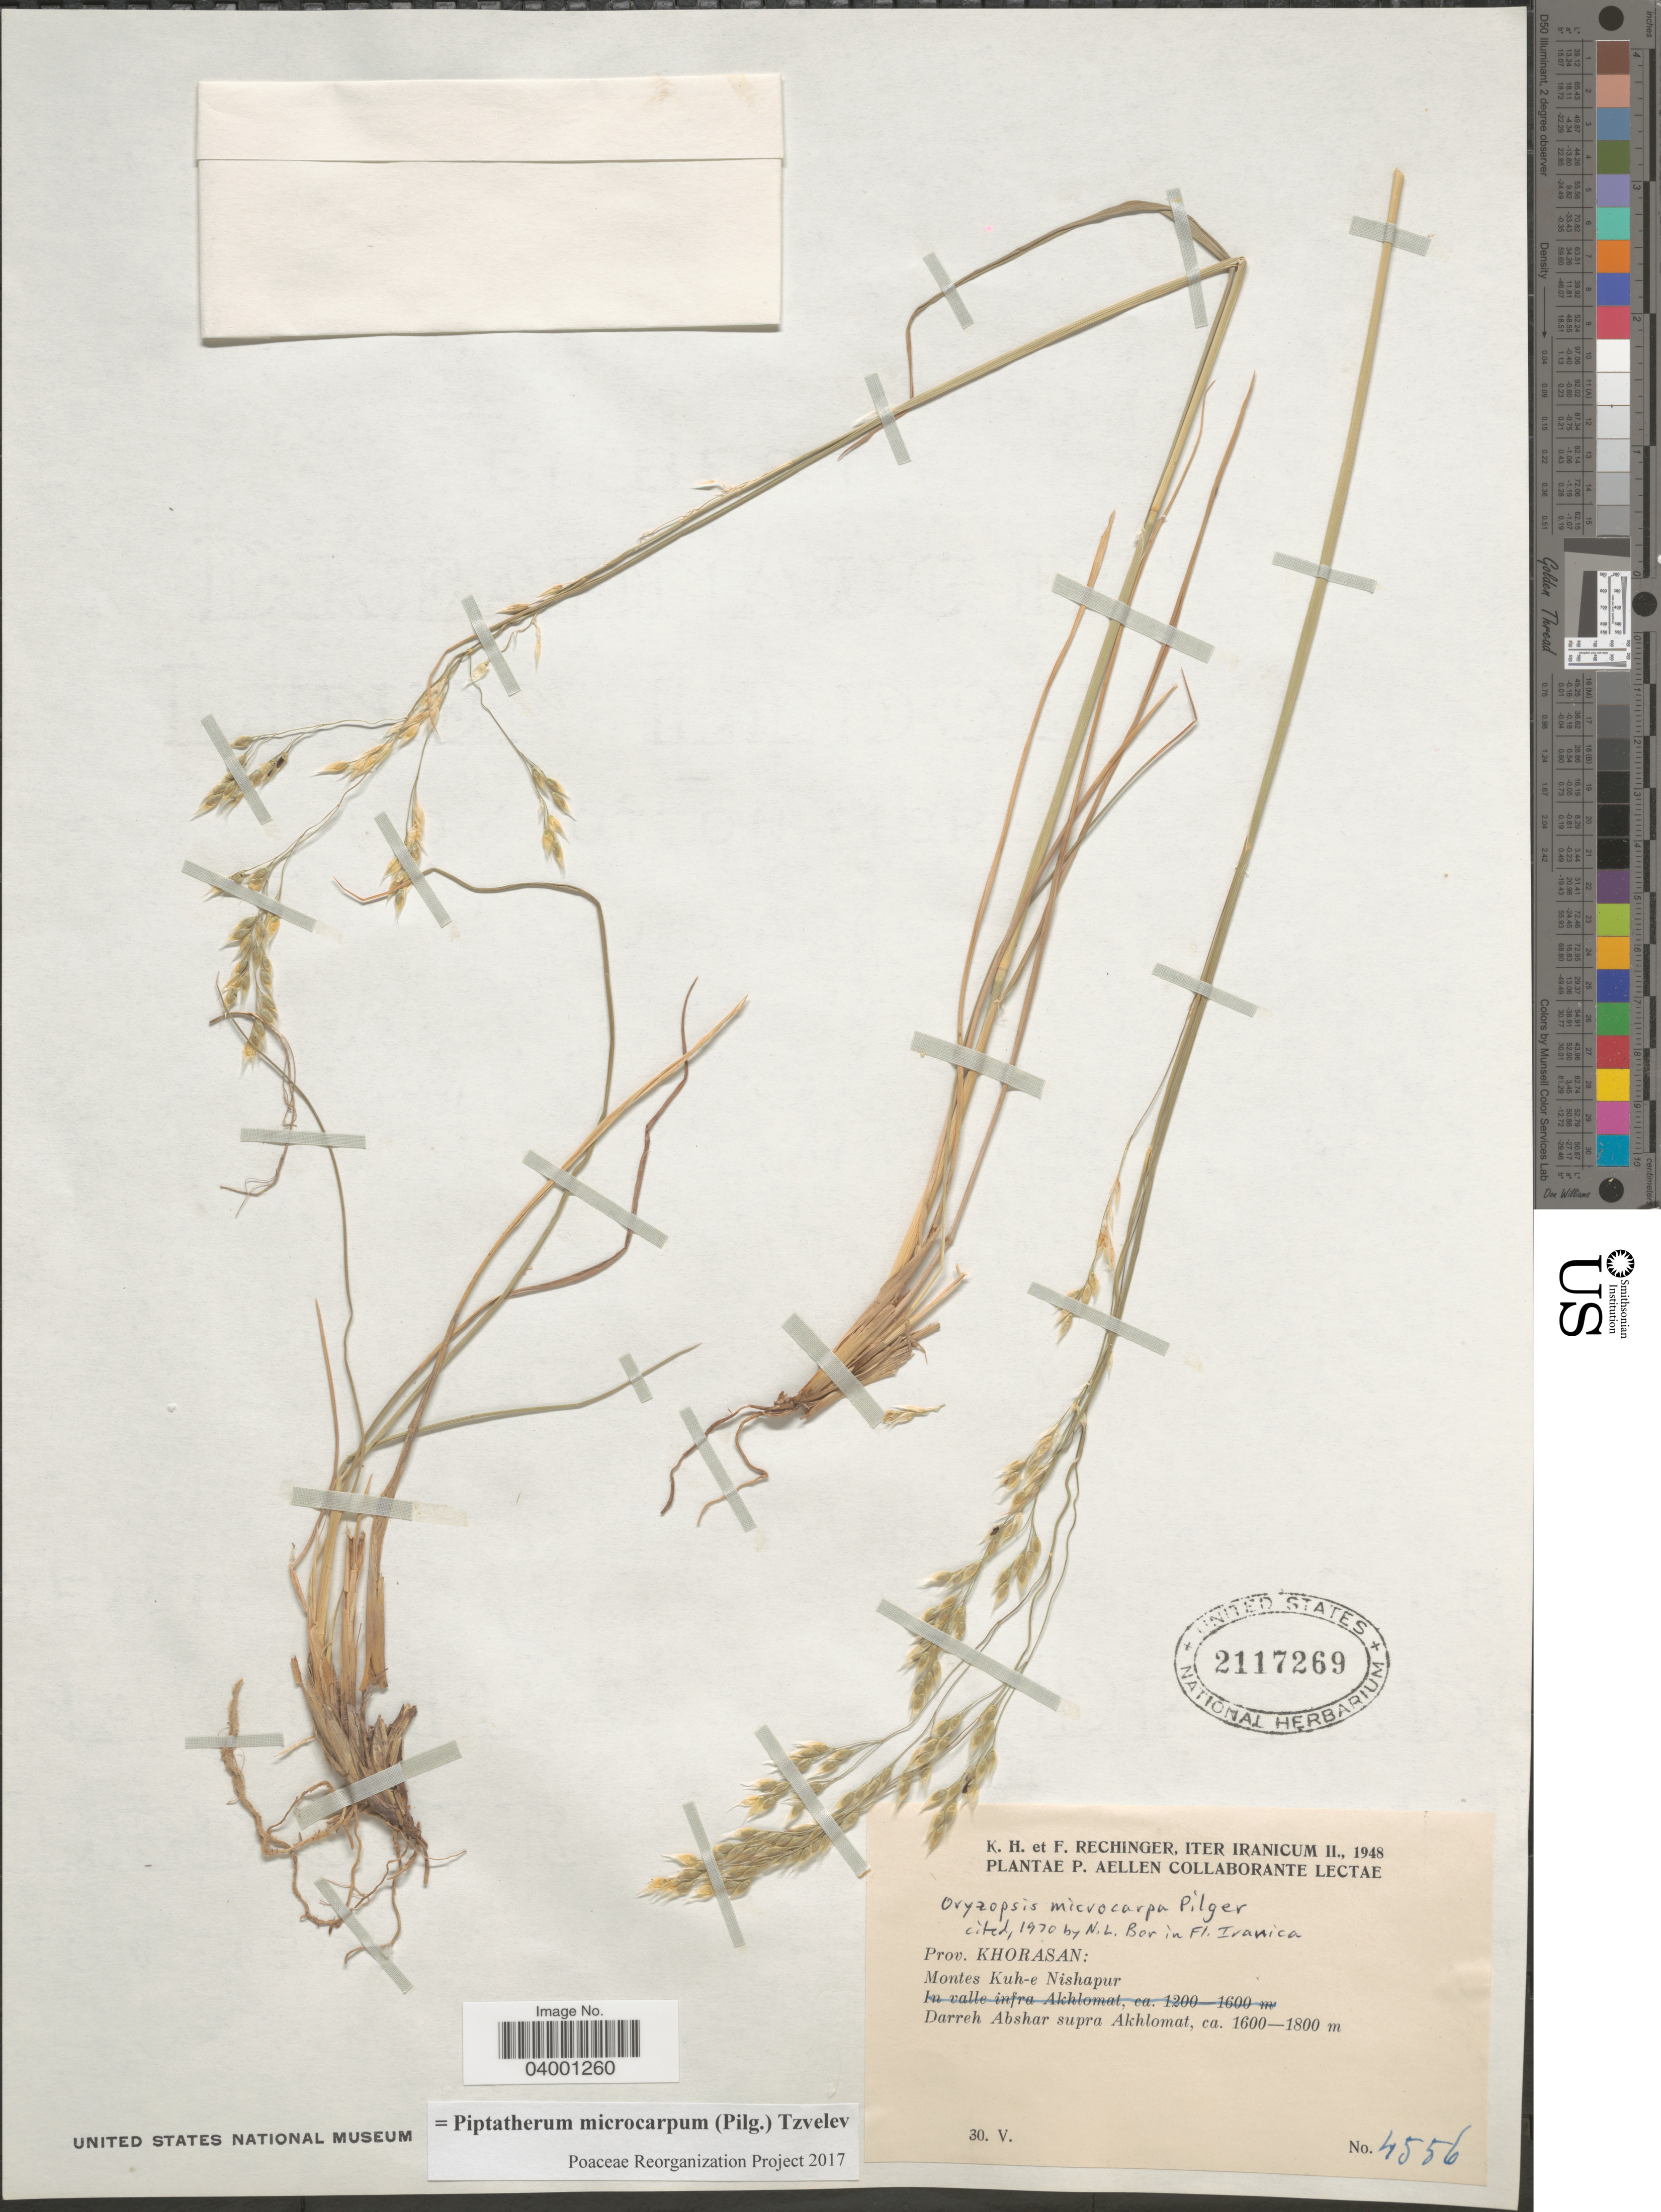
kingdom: Plantae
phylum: Tracheophyta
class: Liliopsida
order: Poales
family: Poaceae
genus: Piptatherum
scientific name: Piptatherum microcarpum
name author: (Pilg.) Tzvelev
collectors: K. H. Rechinger & F. Rechinger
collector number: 4556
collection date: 1948-05-30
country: Iran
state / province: Khorasan [obsolete]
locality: Montes Kuh-e Nishapur. Darreh Abshar supra Akhlomat.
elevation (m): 1600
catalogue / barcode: US 2117269